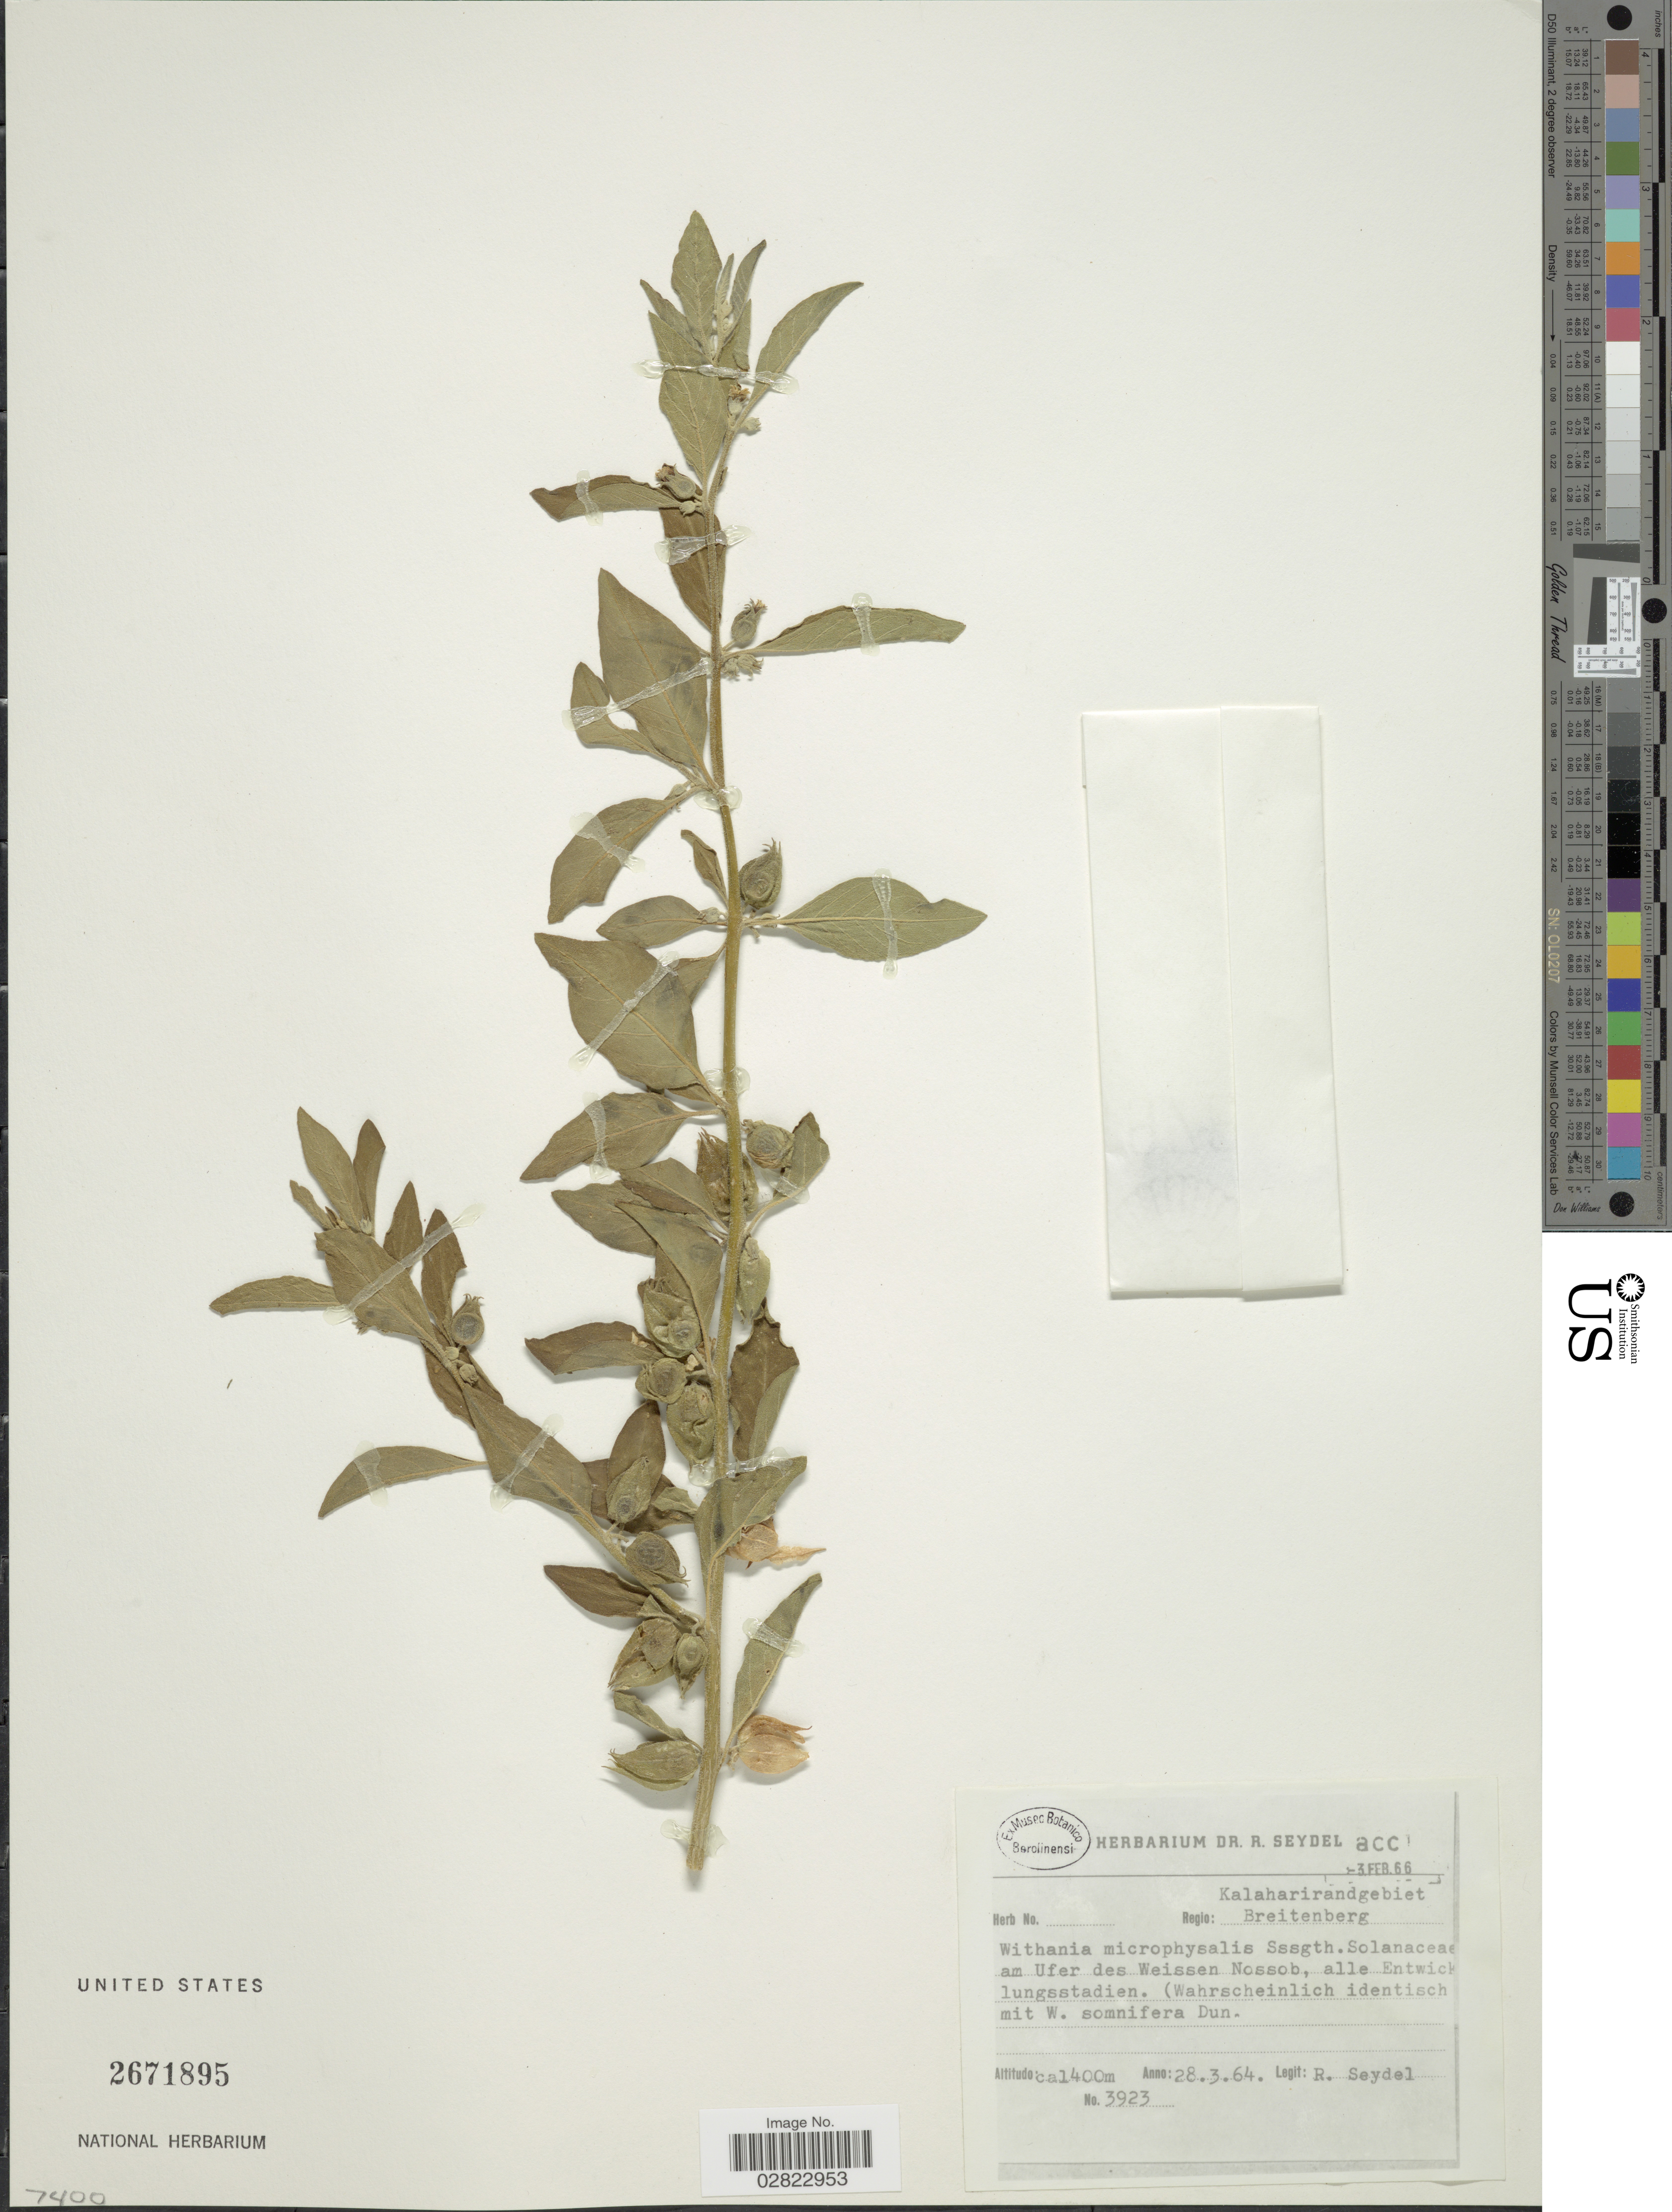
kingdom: Plantae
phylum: Tracheophyta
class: Magnoliopsida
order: Solanales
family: Solanaceae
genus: Withania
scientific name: Withania microphysalis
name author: Suess.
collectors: R. Seydel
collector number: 3923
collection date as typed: Transcribed d/m/y: 28/3/64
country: Namibia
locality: Regio: Kalaharirandgebiet Breitenberg. Am Ufer des Weissen Nossob, alle Entwick lungsstadien.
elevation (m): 1400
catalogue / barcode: US 2671895